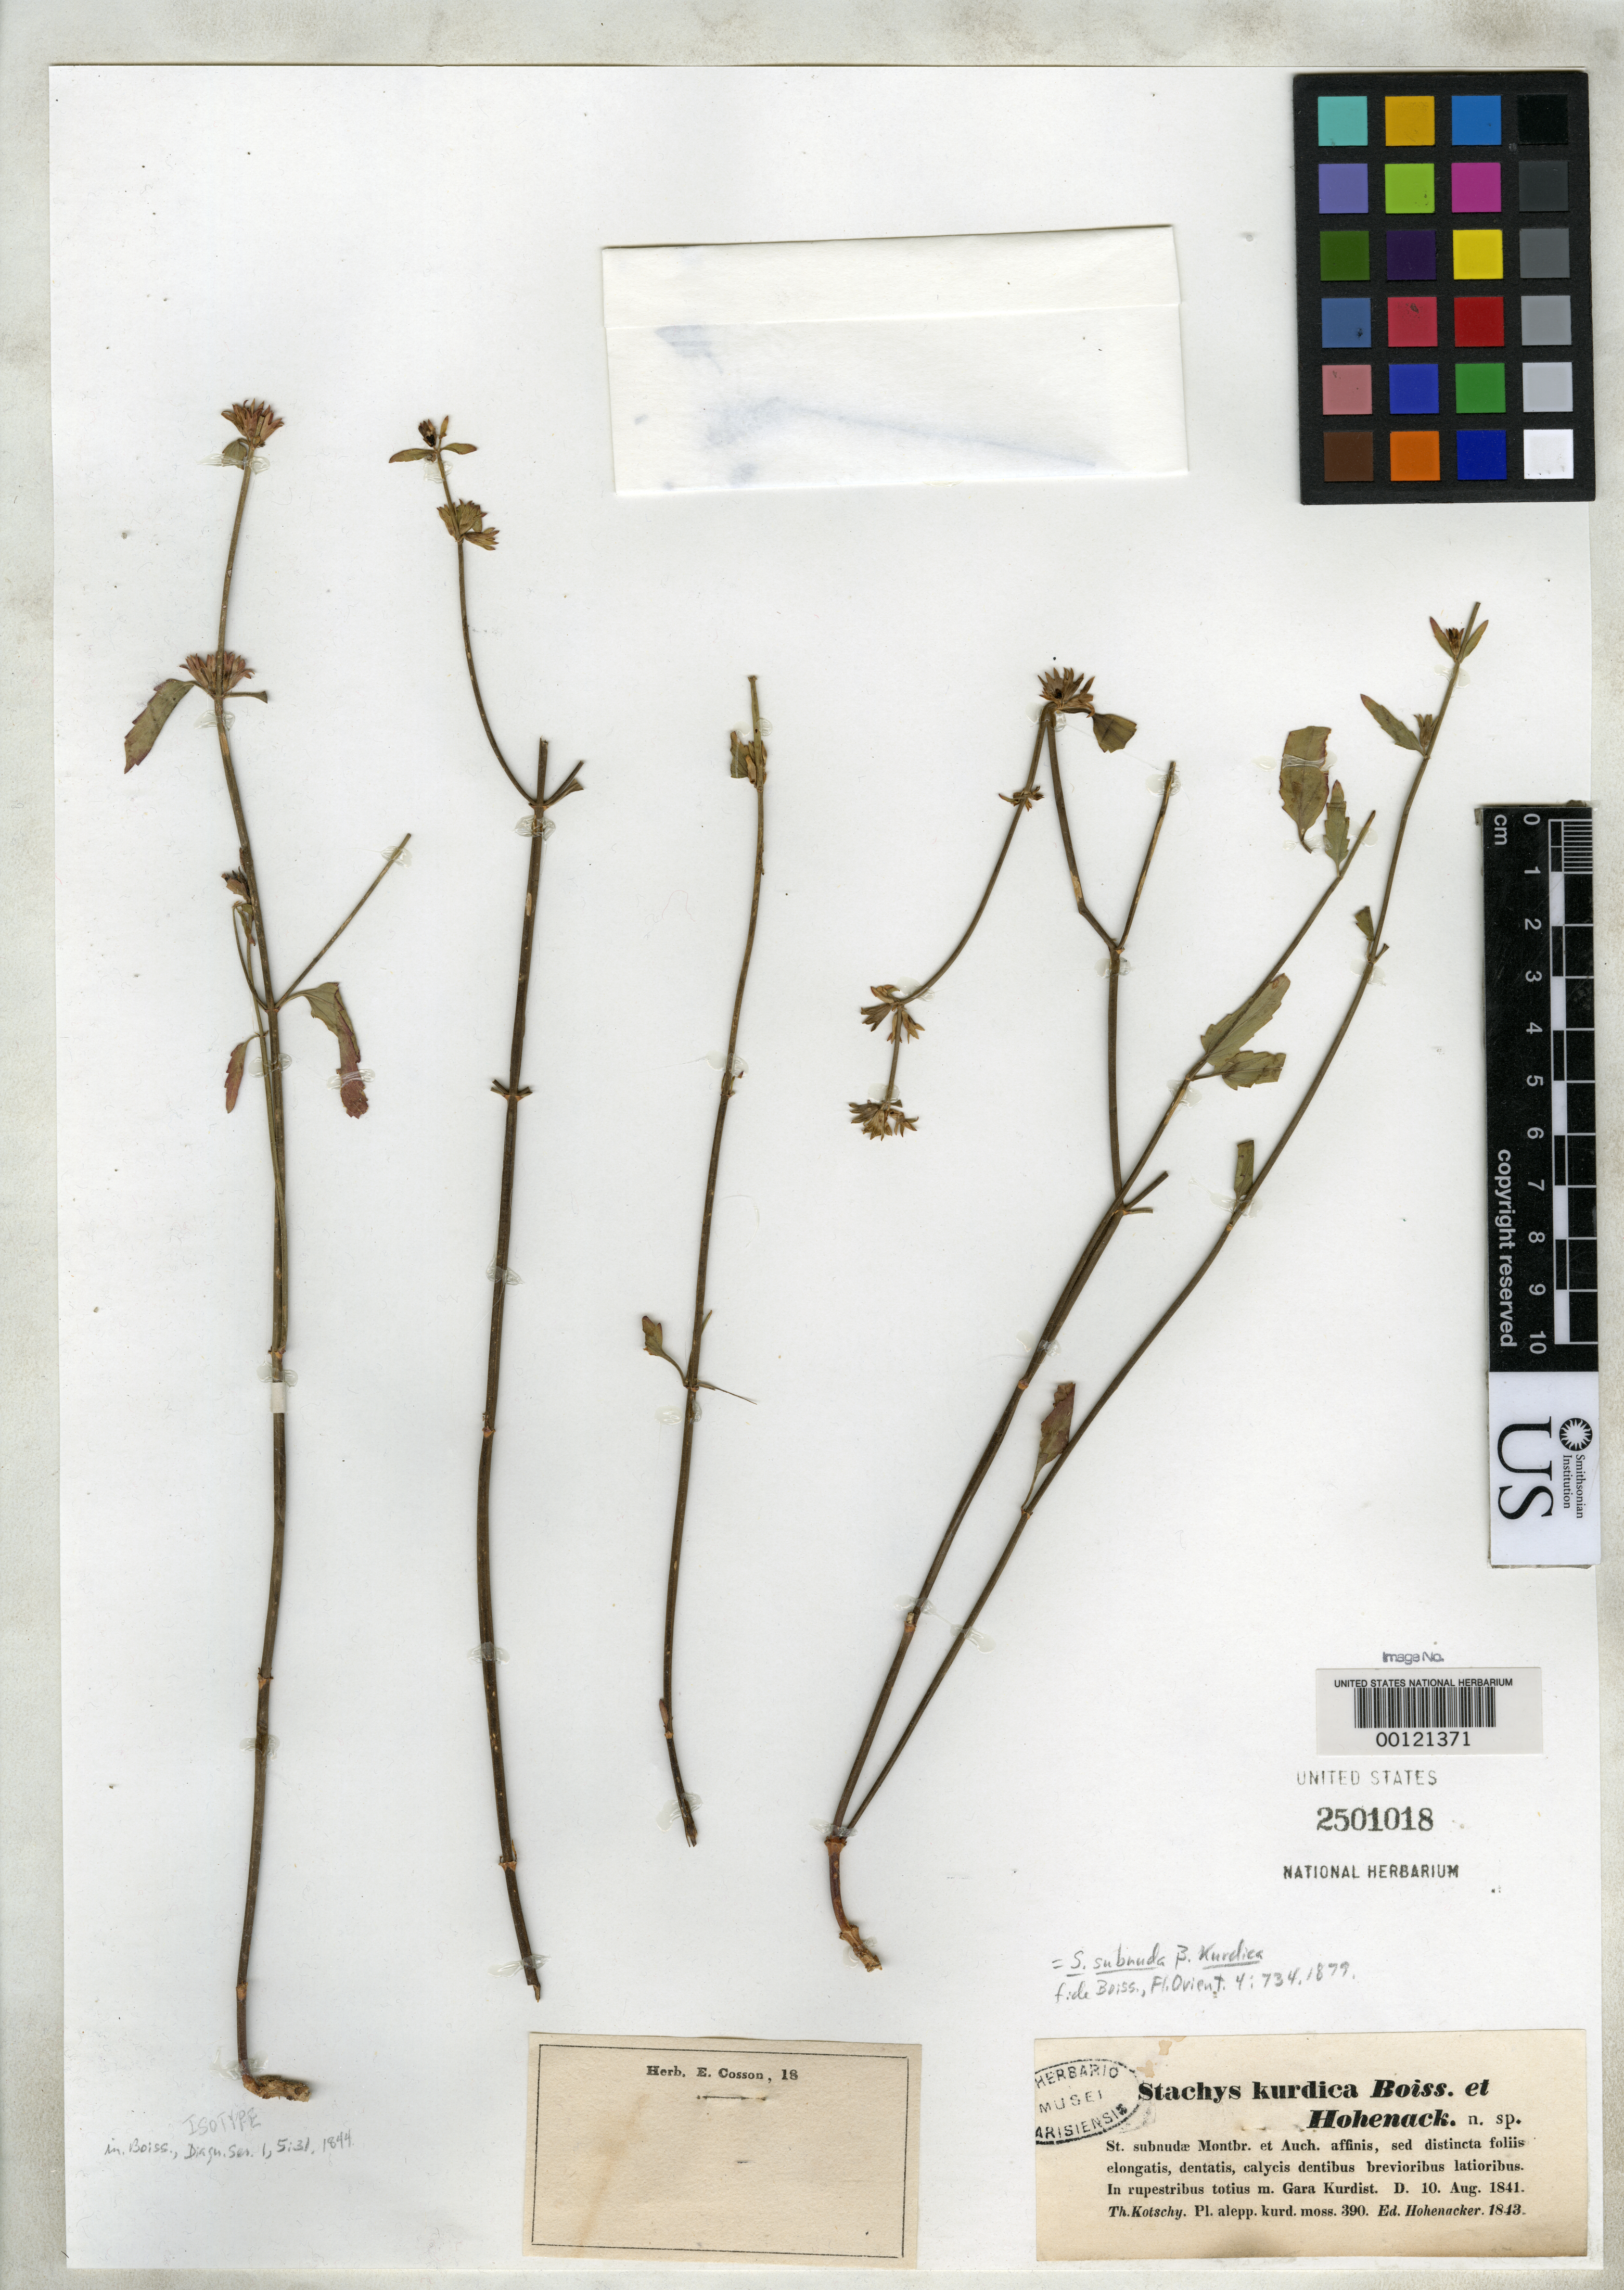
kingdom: Plantae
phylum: Tracheophyta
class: Magnoliopsida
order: Lamiales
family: Lamiaceae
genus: Stachys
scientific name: Stachys kurdica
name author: Boiss. & Hohen.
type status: Isotype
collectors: K. G. Kotschy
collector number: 390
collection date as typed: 10 Aug 1841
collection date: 1841-08-10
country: Iran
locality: Gara Kurdist.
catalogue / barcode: US 2501018